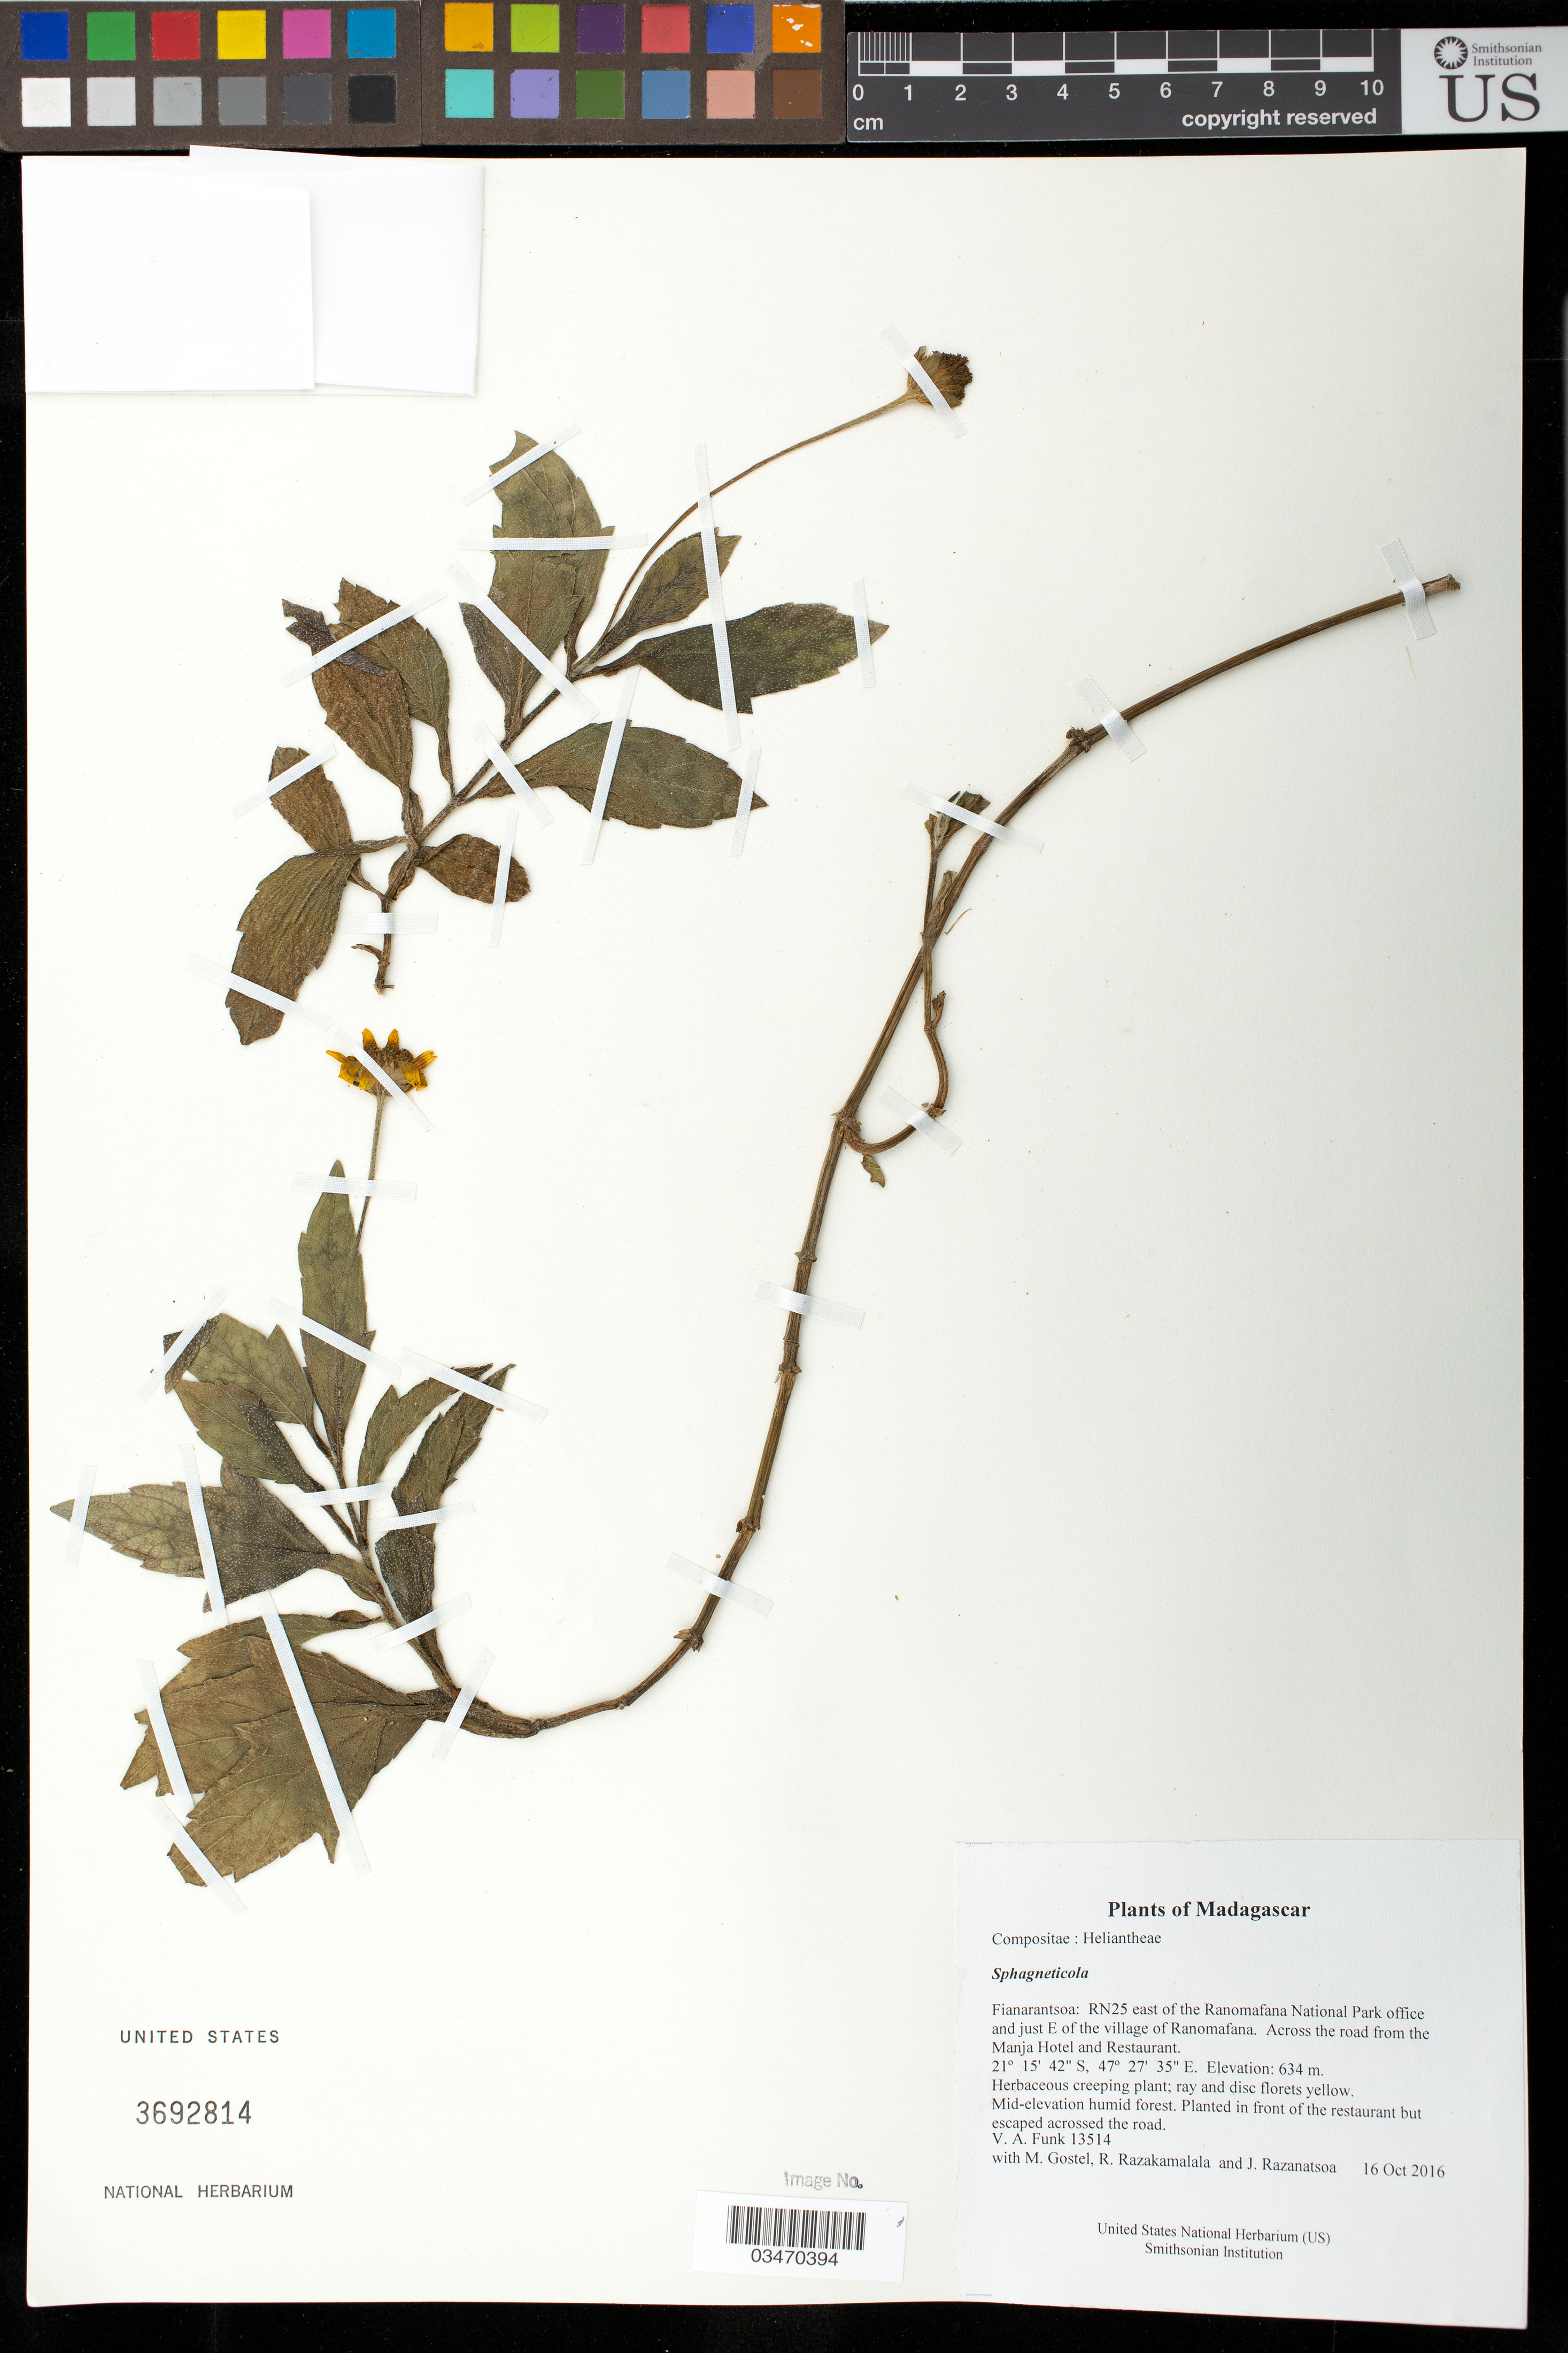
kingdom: Plantae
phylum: Tracheophyta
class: Magnoliopsida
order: Asterales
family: Asteraceae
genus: Sphagneticola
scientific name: Sphagneticola sp.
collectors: M. R. Gostel, R. Razakamalala & J. Razanatsoa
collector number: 13514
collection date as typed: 16 Oct 2016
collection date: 2016-10-16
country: Madagascar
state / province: Atsimo-Atsinanana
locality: RN25 east of the Ranomafana National Park office and just E of the village of Ranomafana. Across the road from the Manja Hotel and Restaurant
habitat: Mid-elevation humid forest. Planted in front of the restaurant but escaped acrossed the road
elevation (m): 634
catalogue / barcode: US 3692814